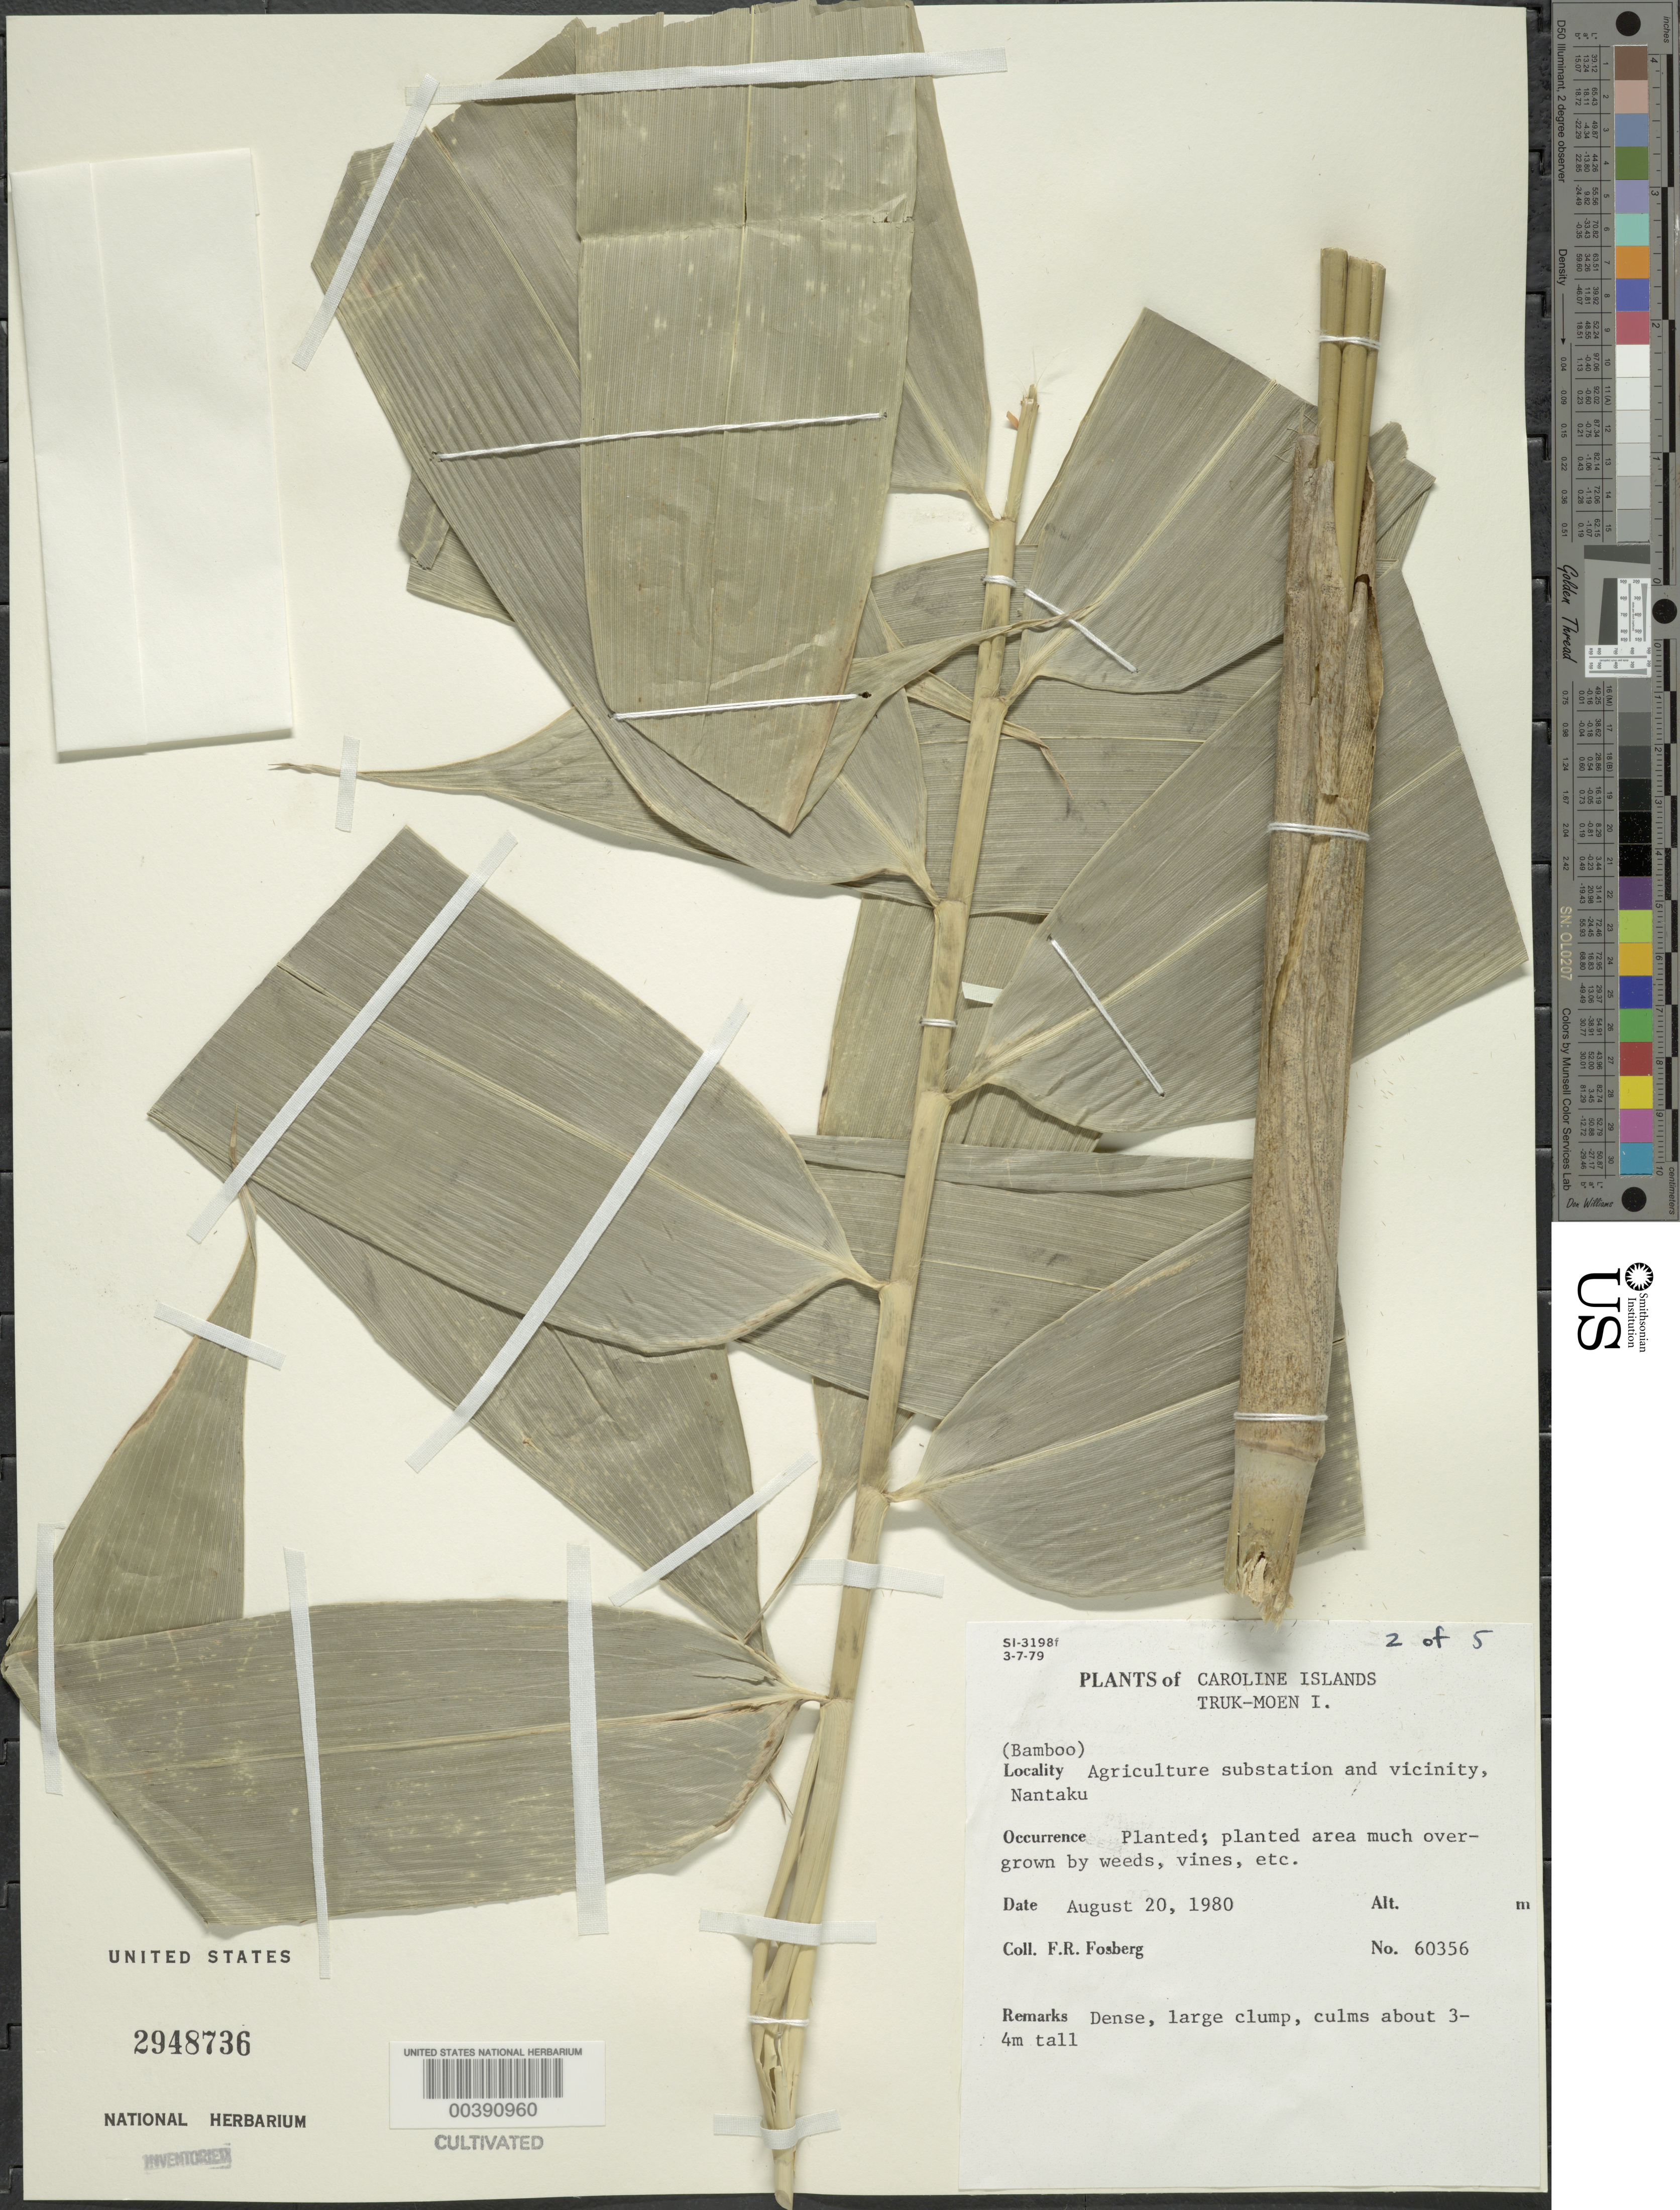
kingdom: Plantae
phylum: Tracheophyta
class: Liliopsida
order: Poales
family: Poaceae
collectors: F. R. Fosberg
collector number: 60356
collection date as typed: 20 Aug 1980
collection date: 1980-08-20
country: Micronesia, Federated States of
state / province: Truk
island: Moen [Wono]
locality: Truk-moen isl., agric. substation, "caroline islands". [Weno Island = Moen Island.]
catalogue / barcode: US 2948736